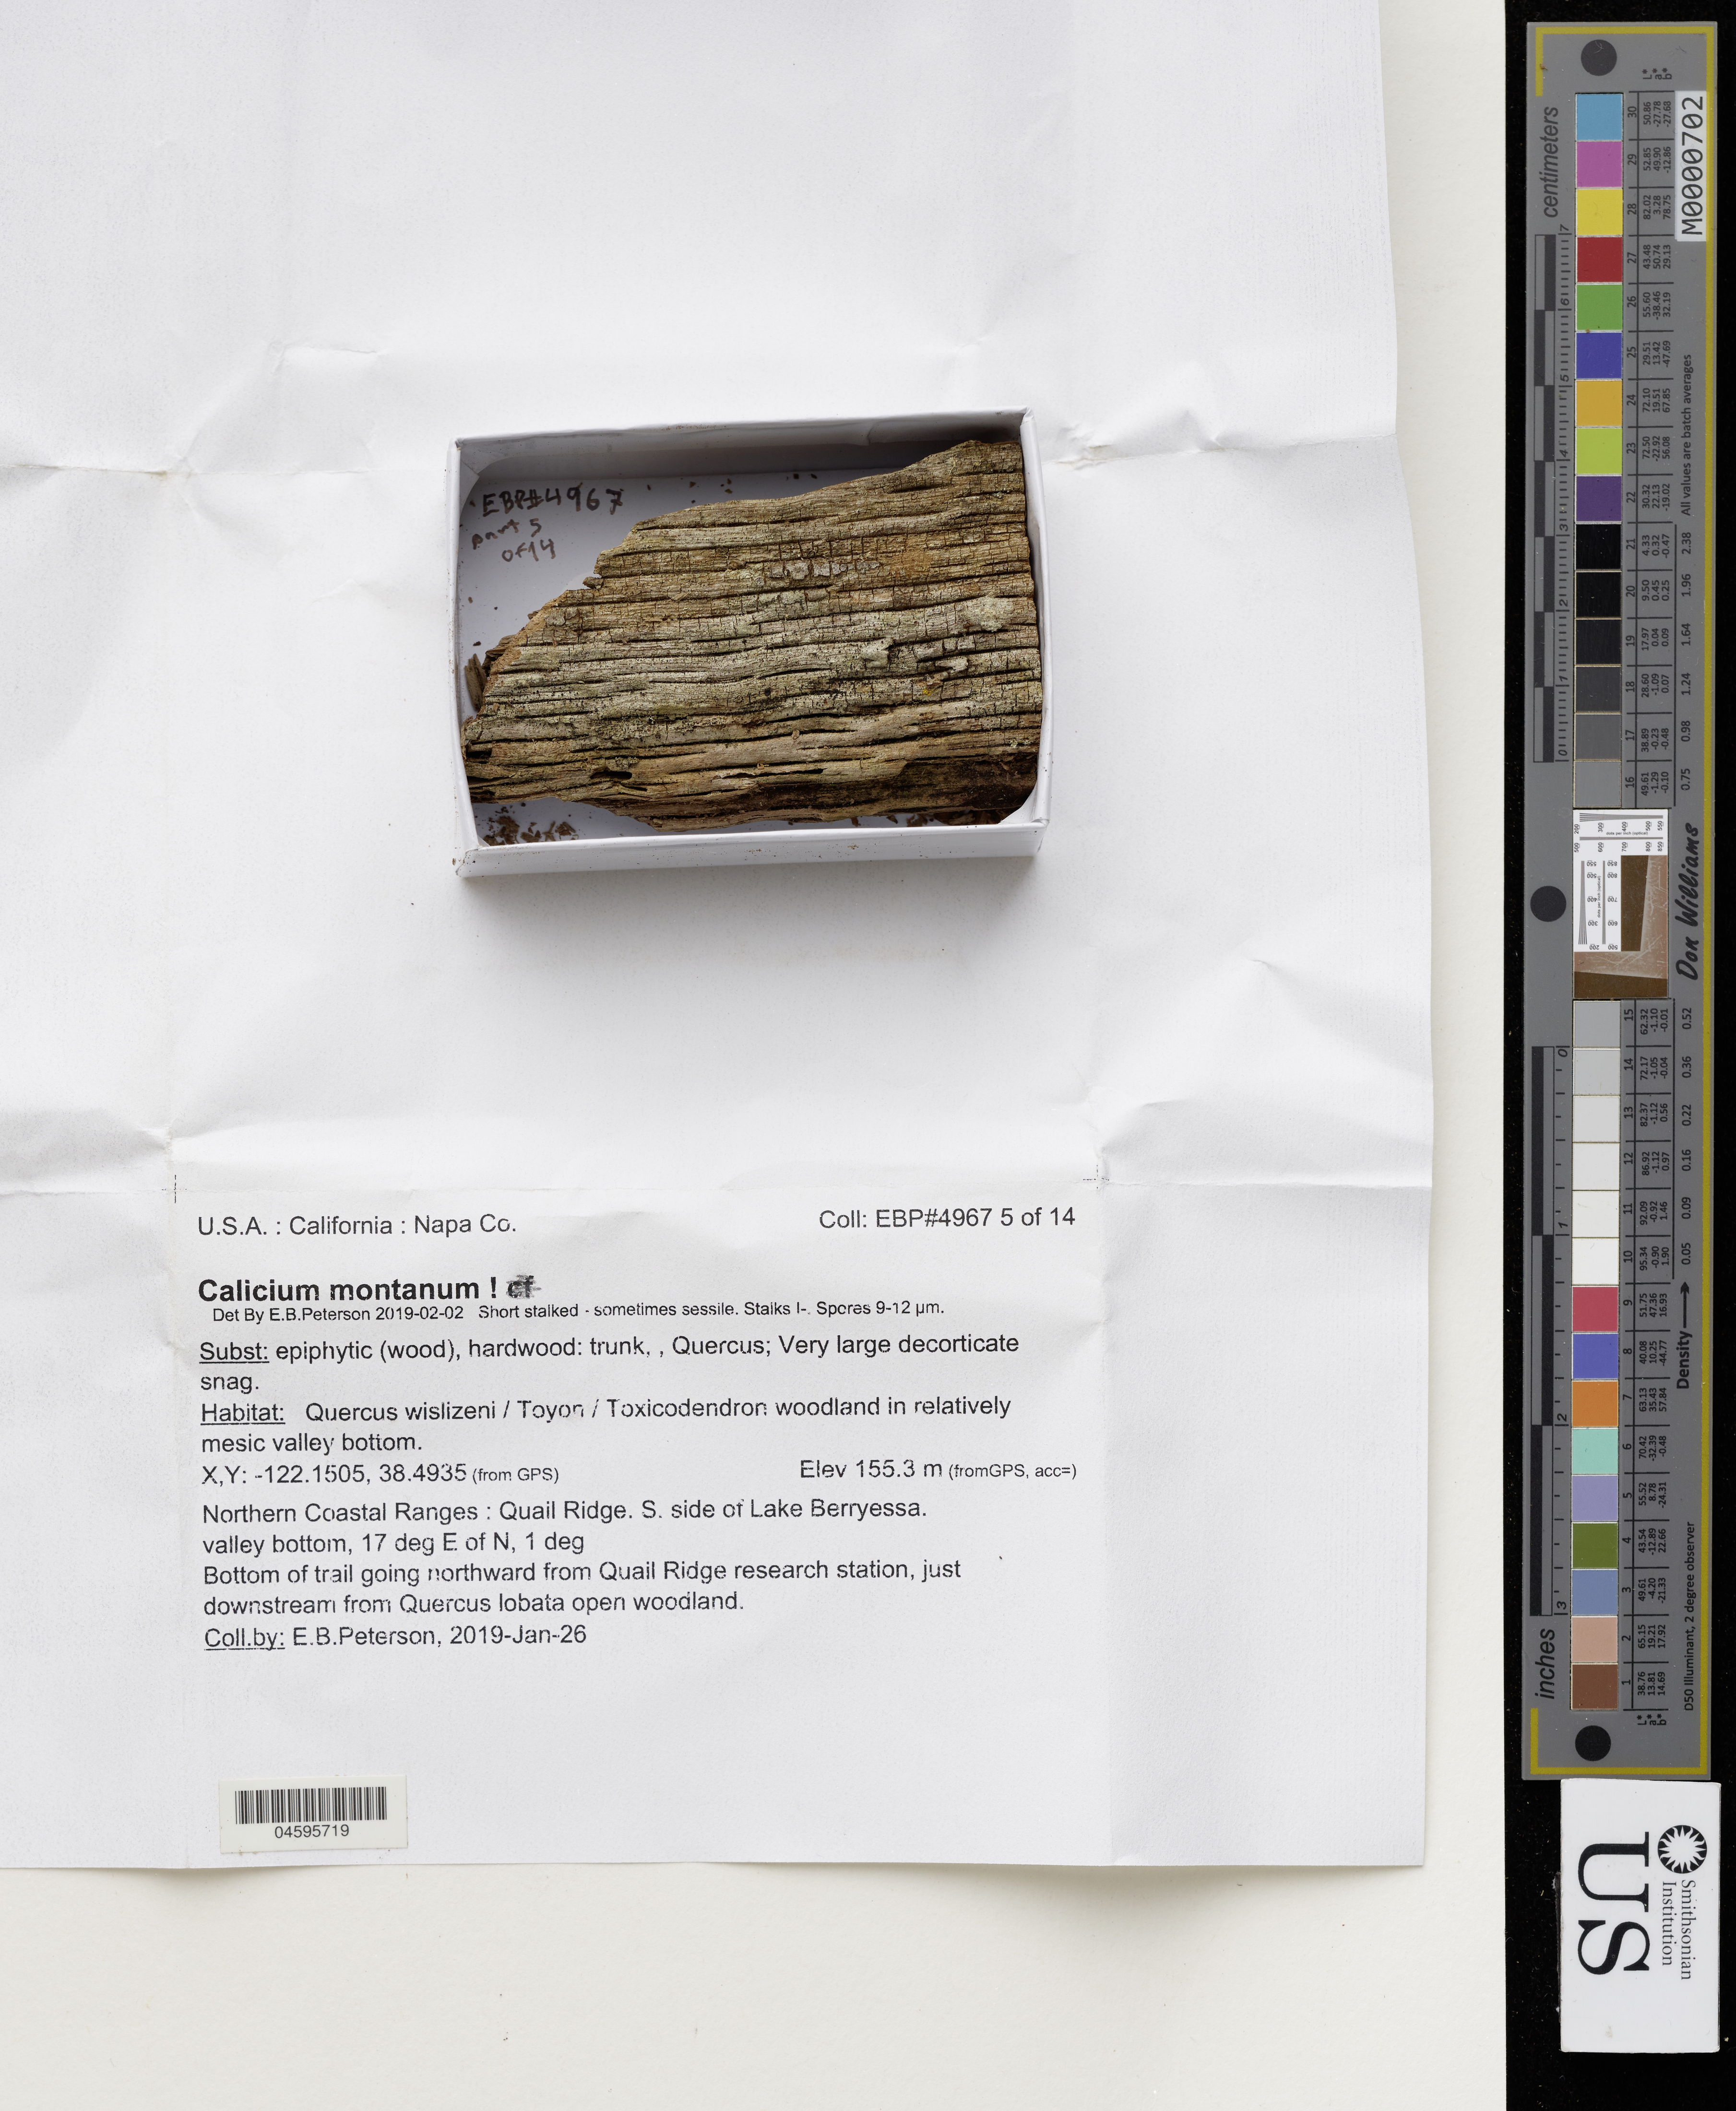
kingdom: Fungi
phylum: Ascomycota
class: Lecanoromycetes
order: Caliciales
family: Caliciaceae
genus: Calicium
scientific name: Calicium montanum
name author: Tibell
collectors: E. Peterson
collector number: EBP 4967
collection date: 2019-01-26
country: United States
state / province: California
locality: Napa Co. Northern Coastal Ranges: Quail Ridge. S. side of Lake Berryessa. valley bottom, 17 deg E of N, 1 deg.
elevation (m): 155.3